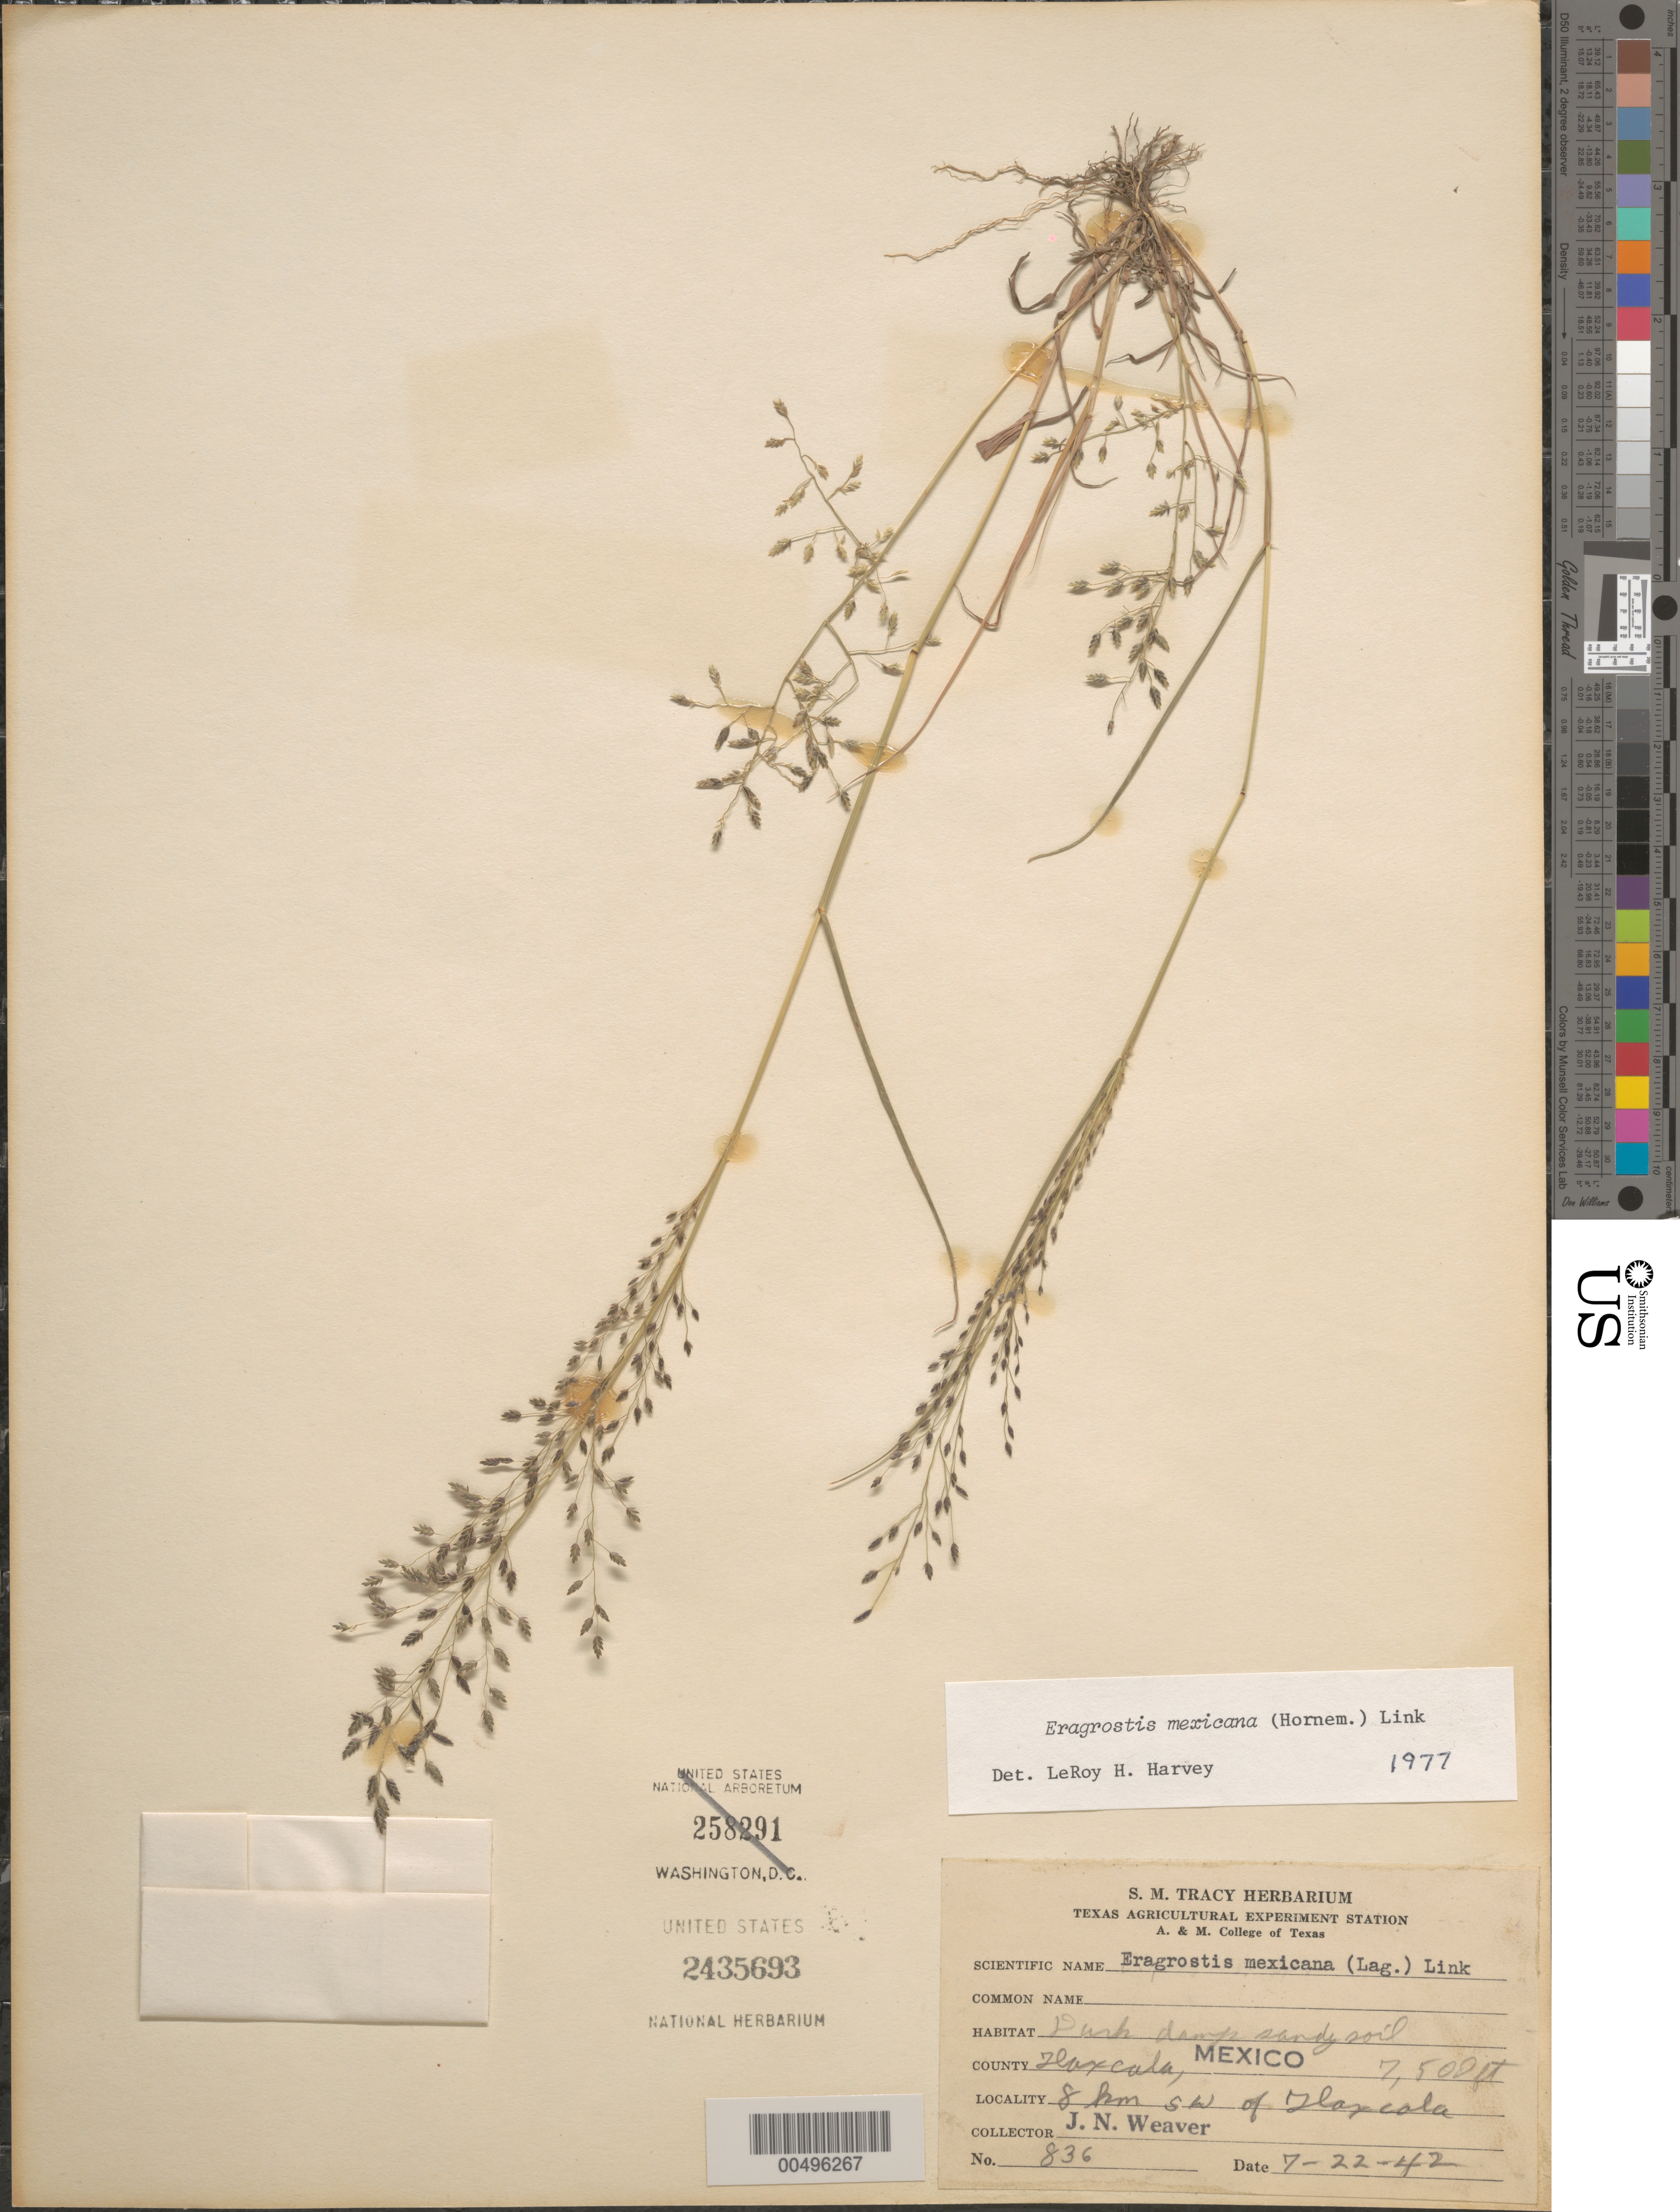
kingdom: Plantae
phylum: Tracheophyta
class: Liliopsida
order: Poales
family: Poaceae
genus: Eragrostis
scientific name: Eragrostis mexicana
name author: (Hornem.) Link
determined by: Harvey, L. H.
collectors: J. N. Weaver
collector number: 836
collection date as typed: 22 Jul 1942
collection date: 1942-07-22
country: Mexico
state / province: Tlaxcala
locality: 8 km SW of Tlaxcala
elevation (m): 2286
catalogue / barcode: US 2435693